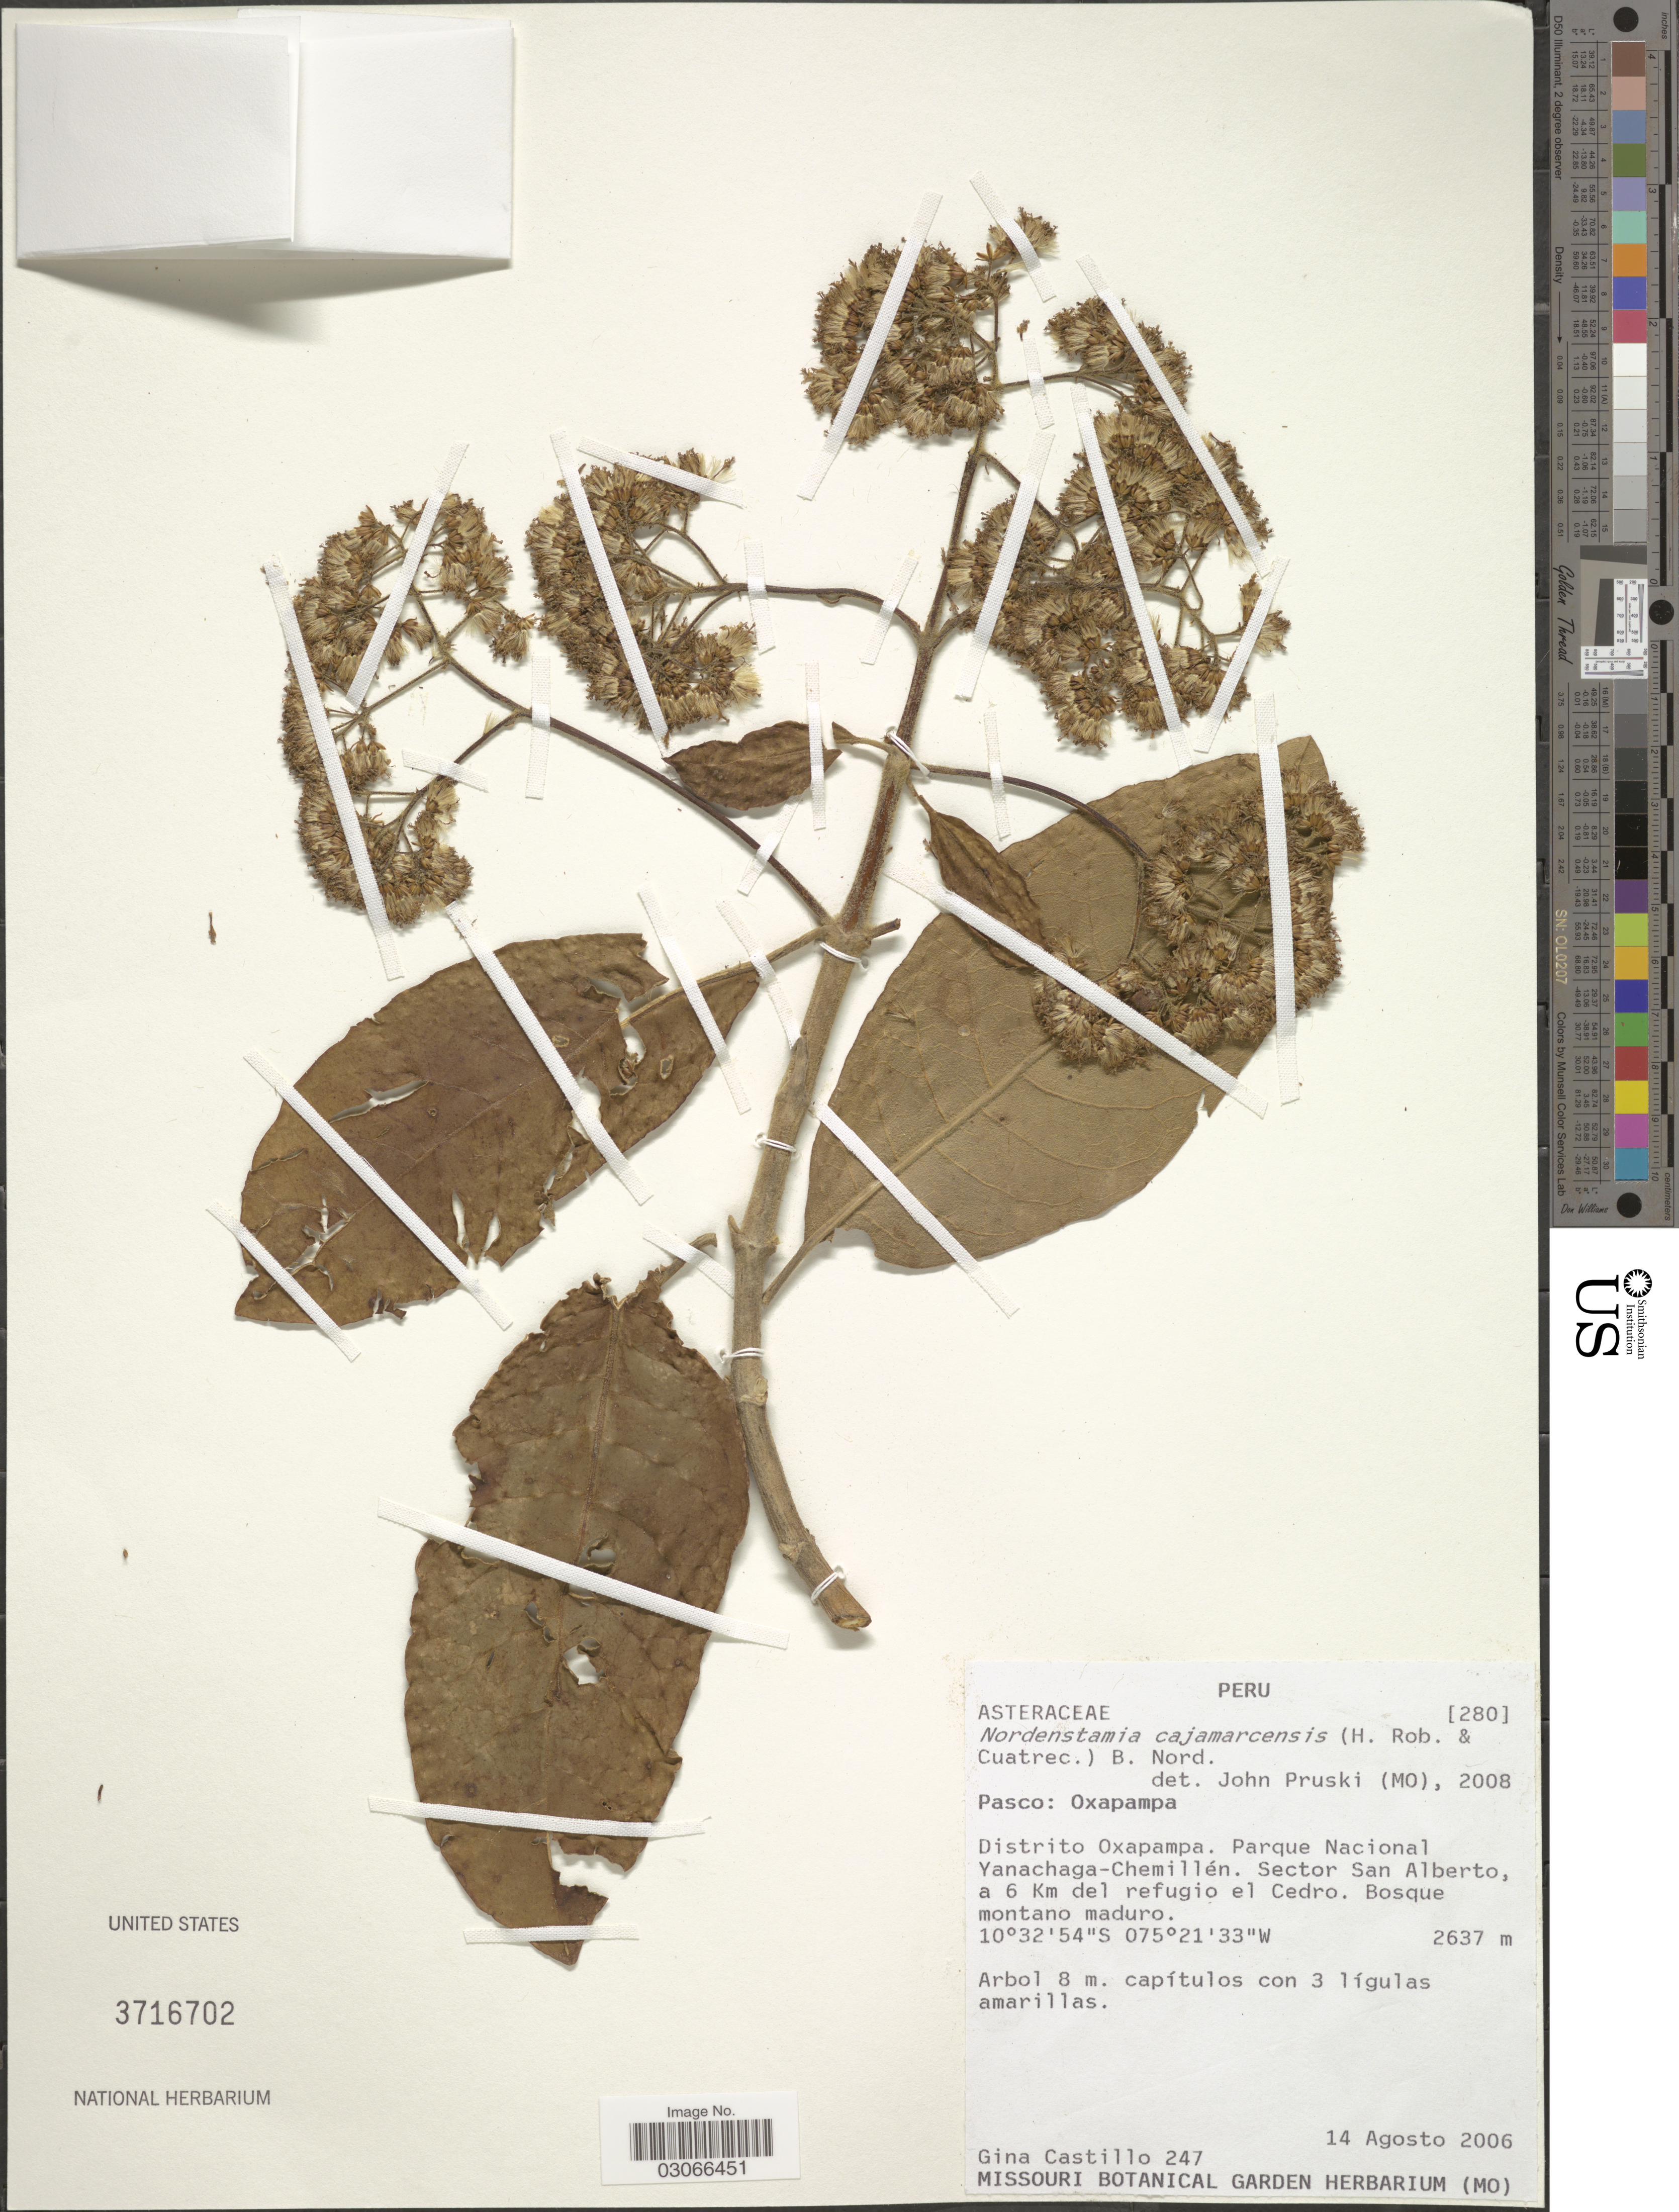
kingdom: Plantae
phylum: Tracheophyta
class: Magnoliopsida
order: Asterales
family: Asteraceae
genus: Nordenstamia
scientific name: Nordenstamia cajamarcensis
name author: (H. Rob. & Cuatrec.) B. Nord.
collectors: G. Castillo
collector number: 247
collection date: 2006-08-14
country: Peru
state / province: Pasco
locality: Oxapampa. Distrito Oxapampa. Parque Nacional Yanachaga-Chemillén. Sector San Alberto, a 6 Km del refugio el Cedro. Bosque montano maduro.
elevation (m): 2637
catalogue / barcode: US 3716702